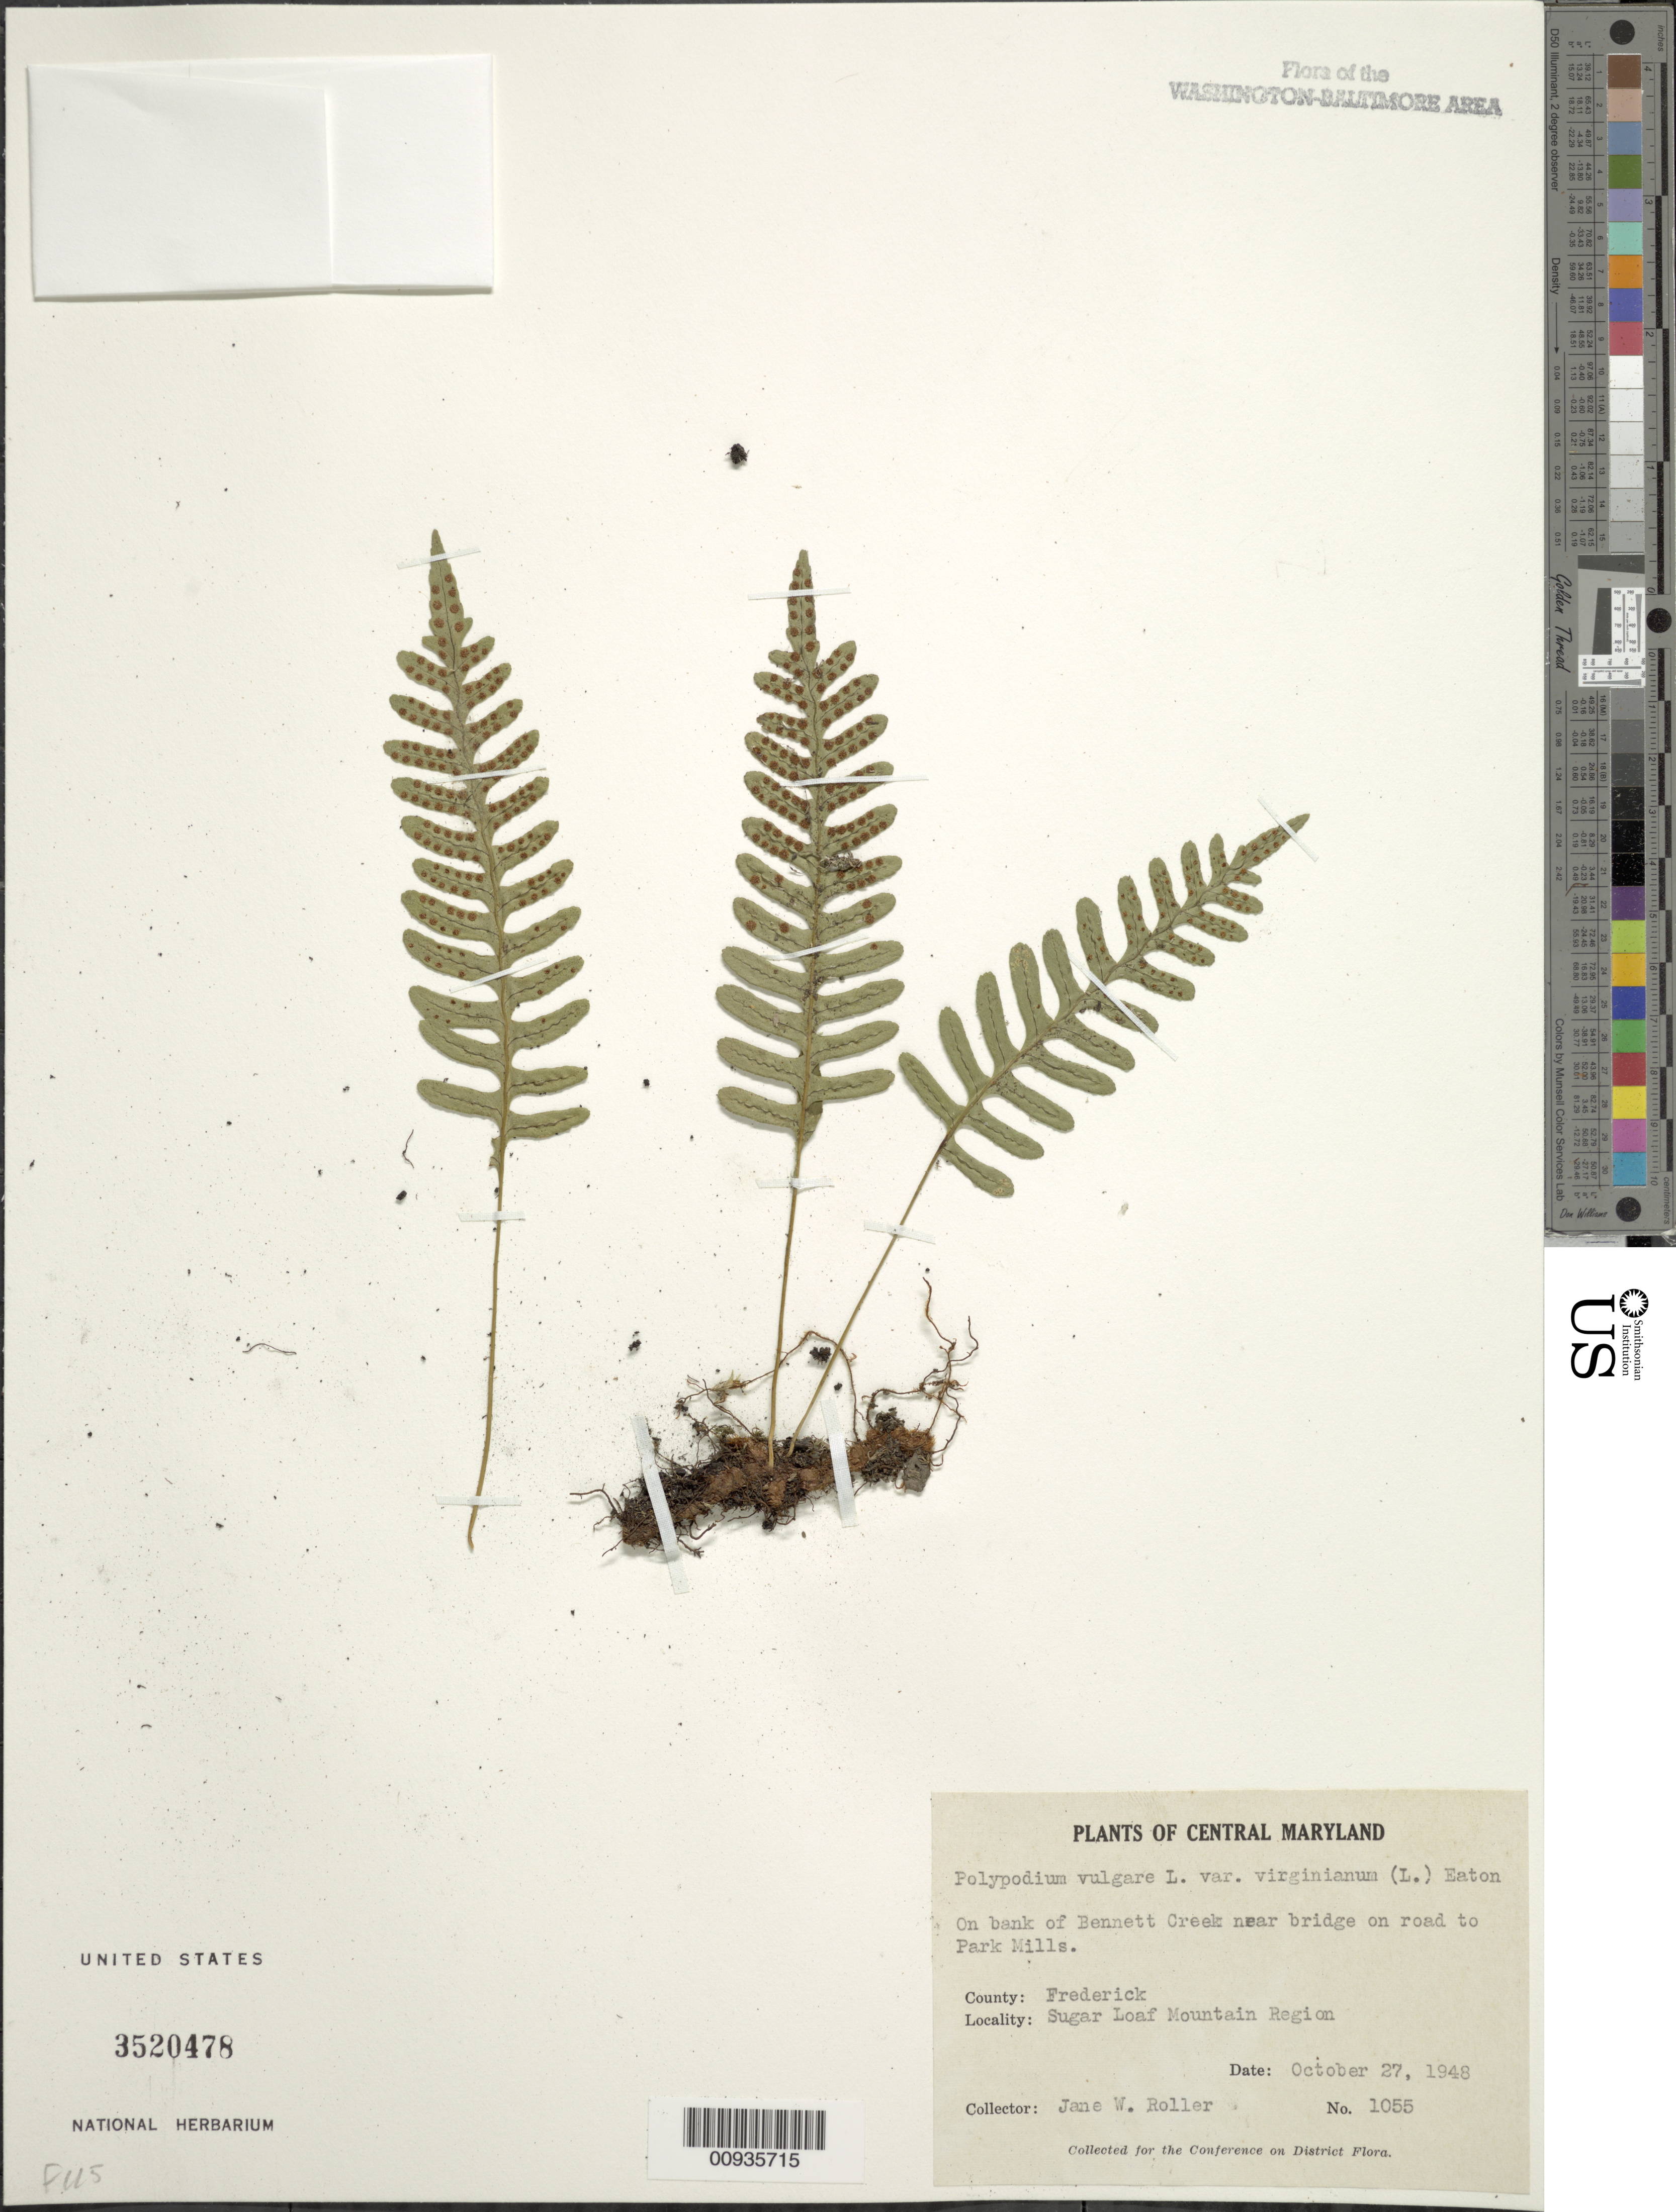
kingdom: Plantae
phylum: Tracheophyta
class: Polypodiopsida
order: Polypodiales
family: Polypodiaceae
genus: Polypodium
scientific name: Polypodium virginianum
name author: L.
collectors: J. W. Roller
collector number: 1055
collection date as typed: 27 Oct 1948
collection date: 1948-10-27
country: United States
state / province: Maryland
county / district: Frederick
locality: Bennett Creek near Bridge on road to Park Mills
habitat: on bank near bridge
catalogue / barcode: US 3520478